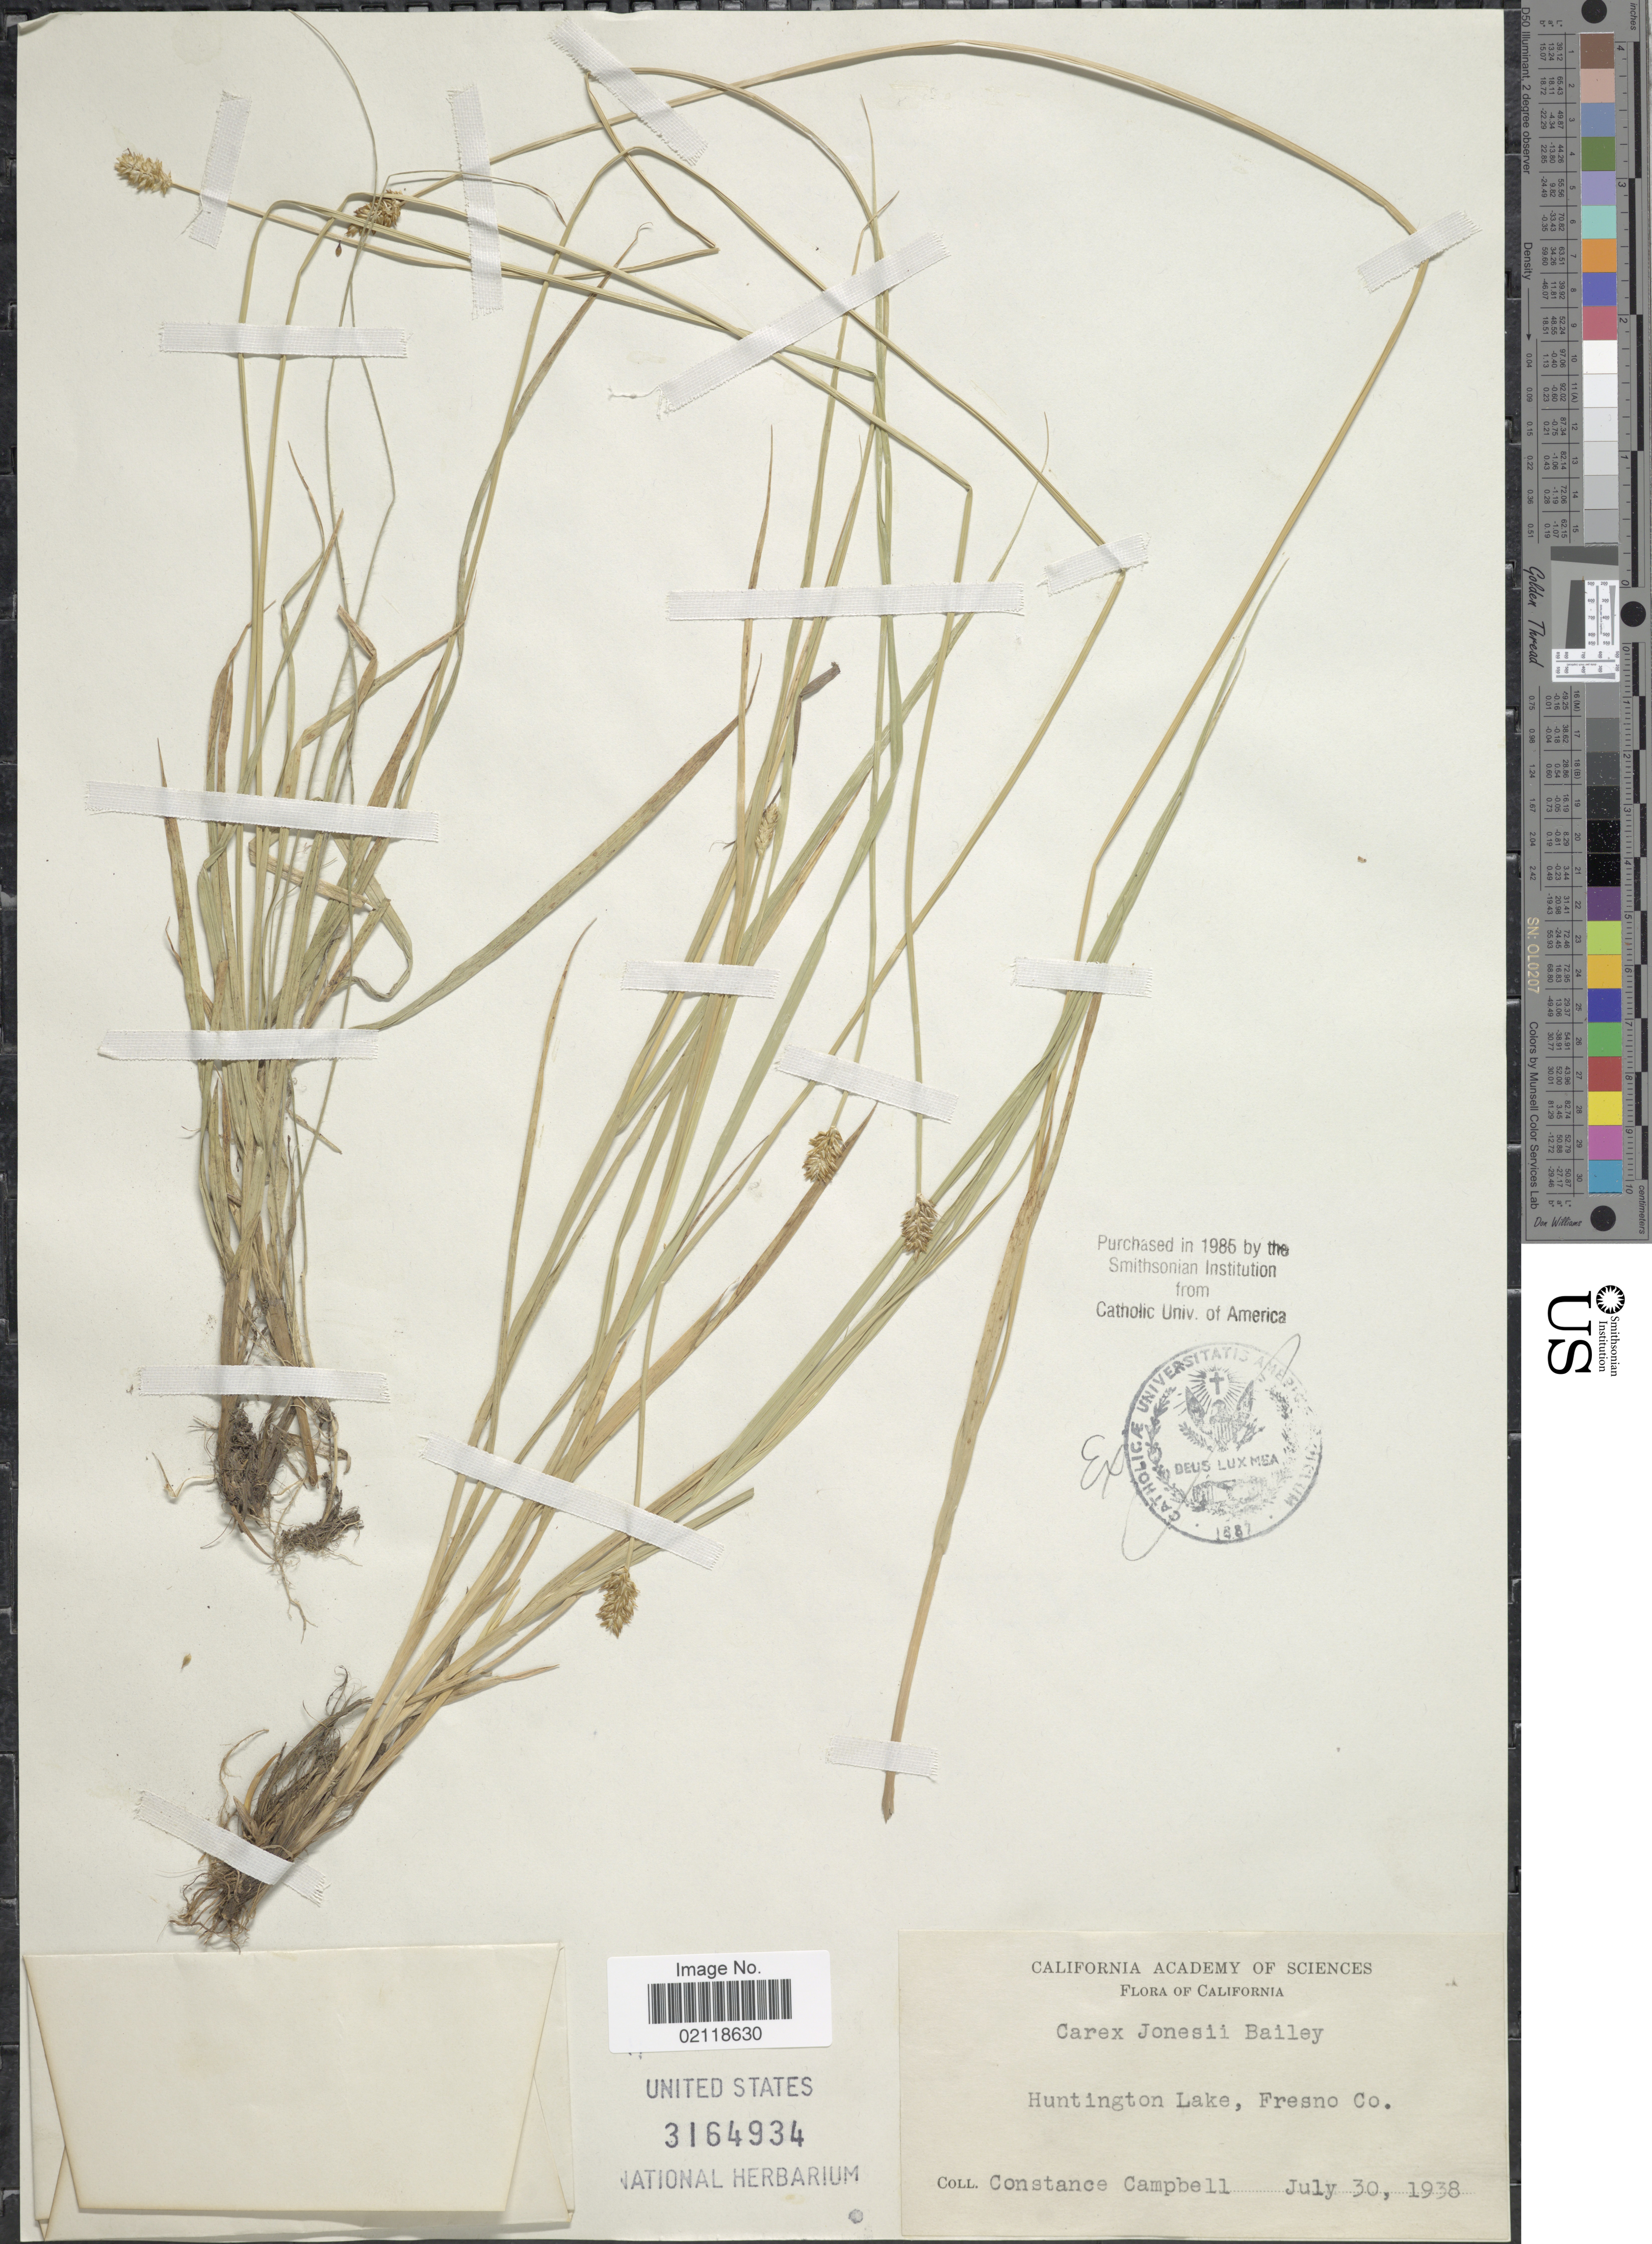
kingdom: Plantae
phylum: Tracheophyta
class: Liliopsida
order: Poales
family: Cyperaceae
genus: Carex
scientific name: Carex jonesii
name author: L.H. Bailey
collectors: C. Campbell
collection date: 1938-07-30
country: United States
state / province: California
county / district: Fresno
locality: Huntington Lake, Fresno Co.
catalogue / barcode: US 3164934